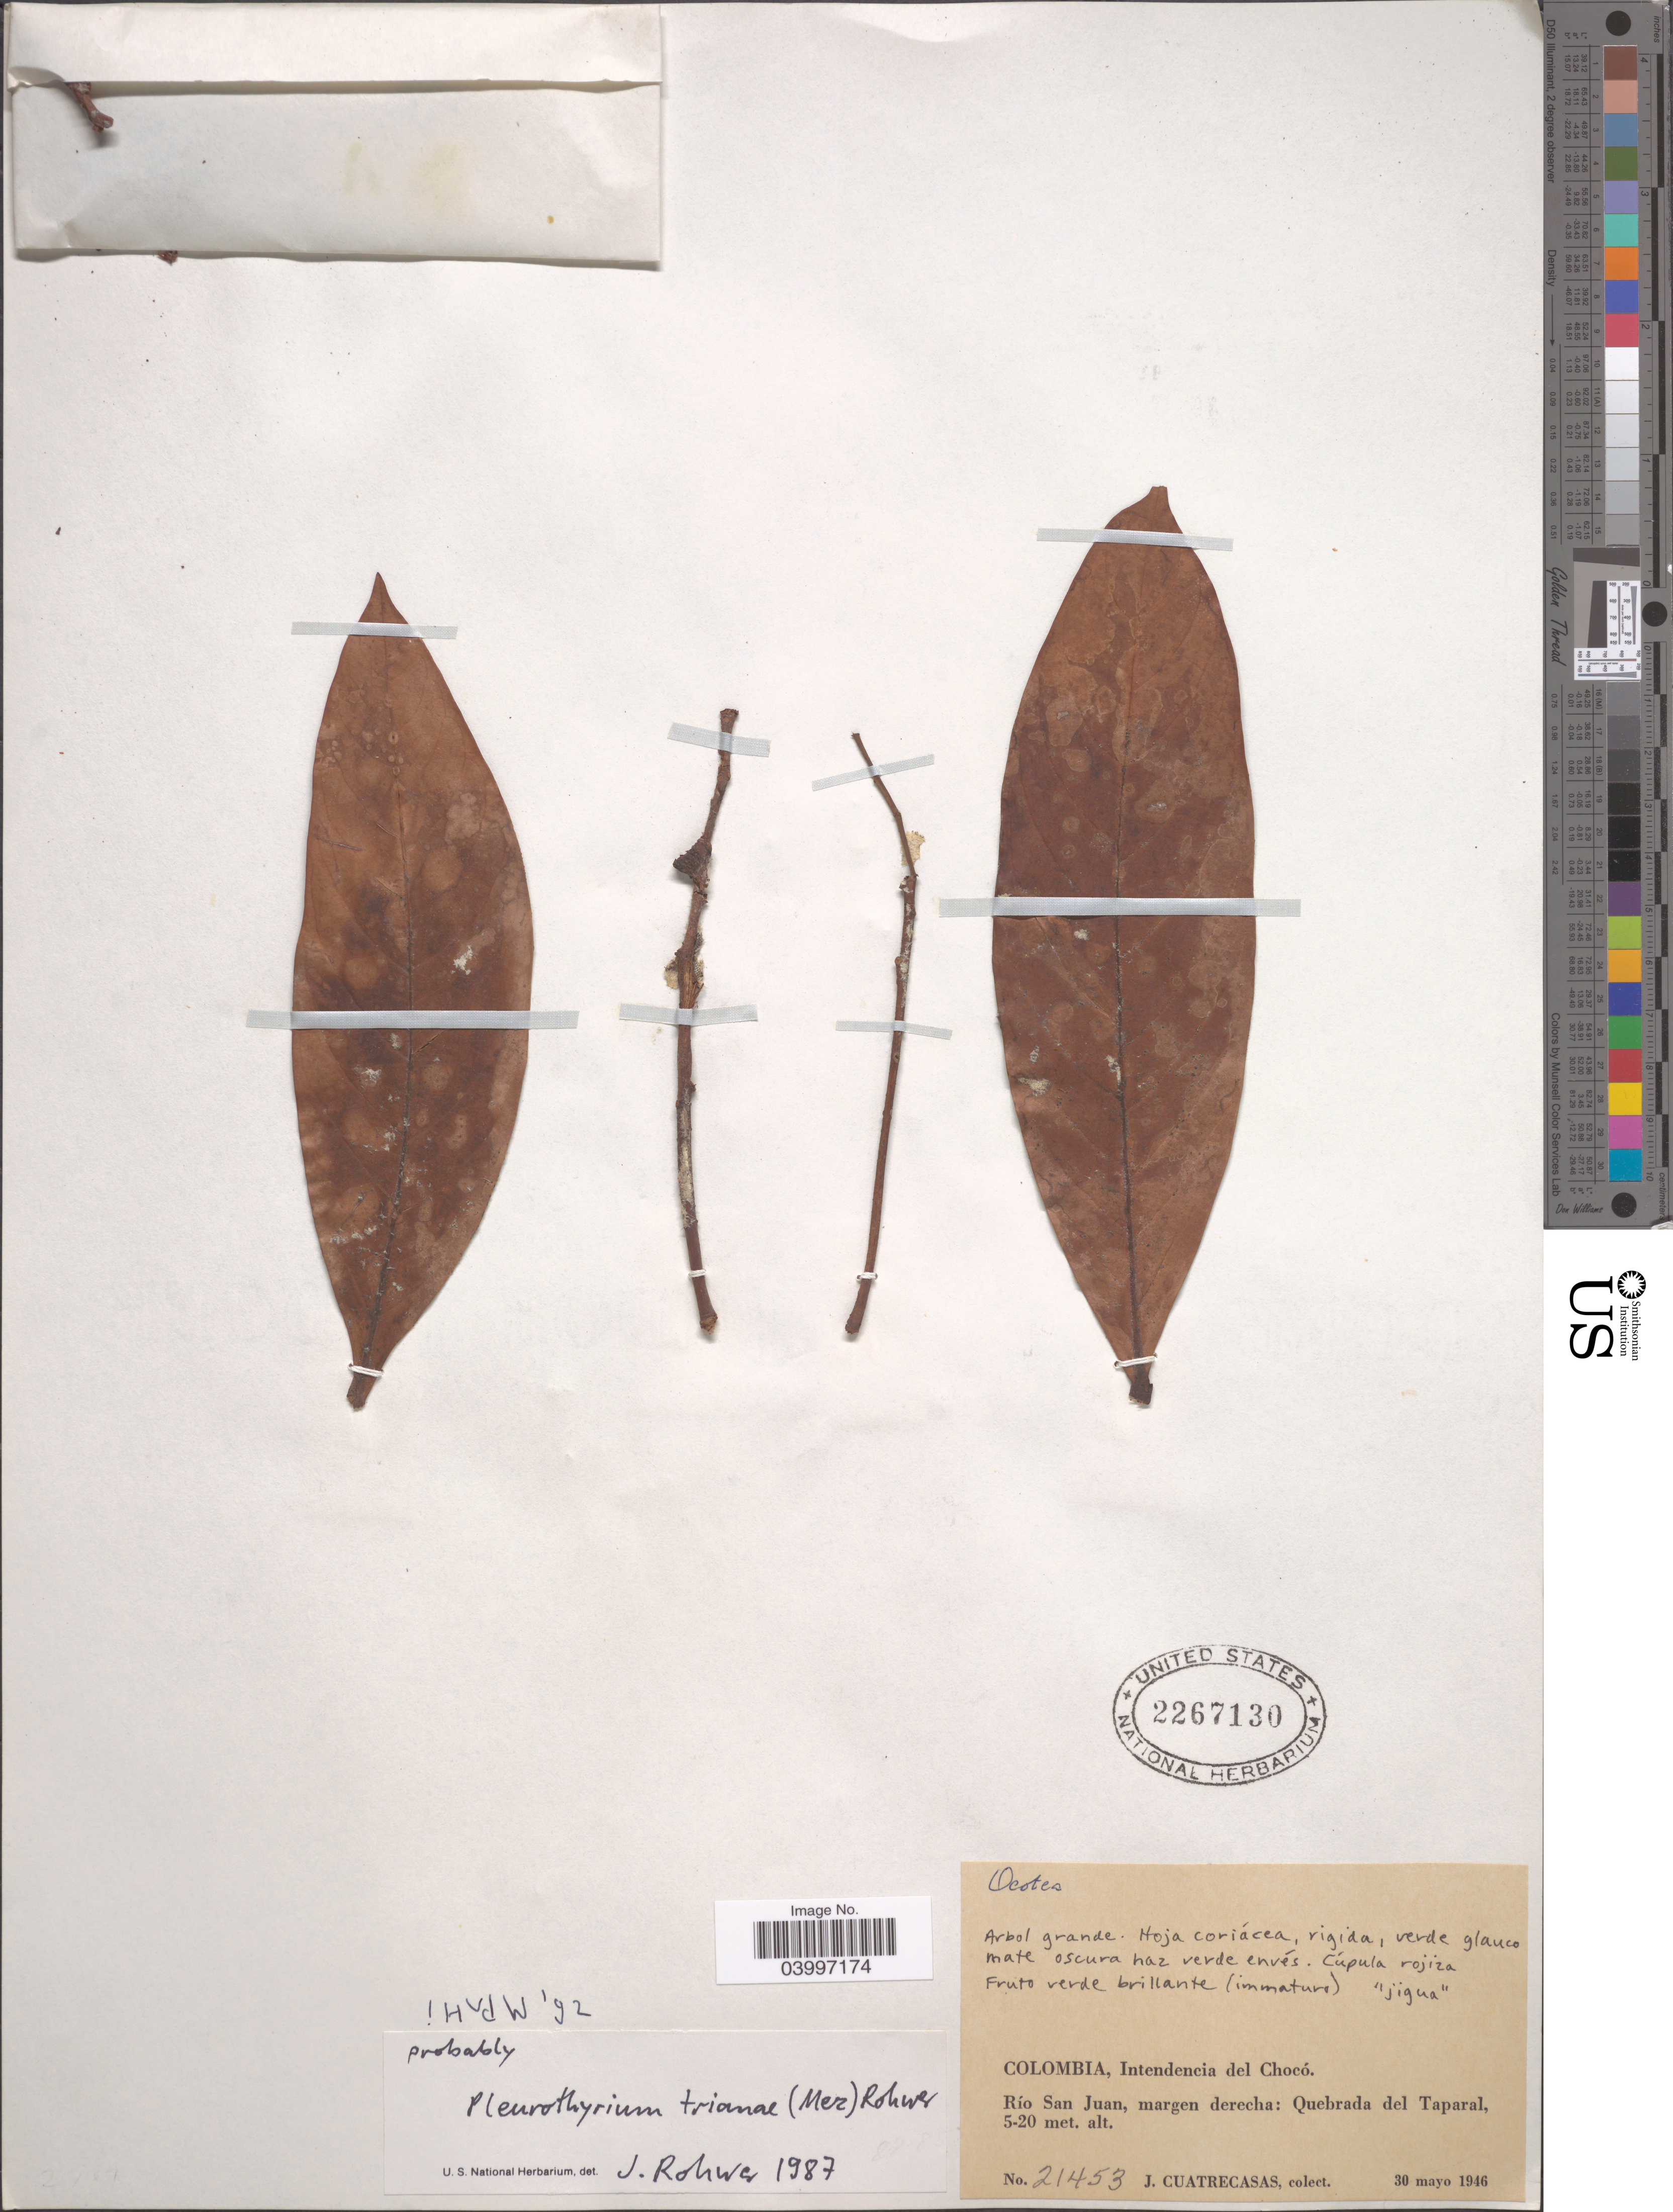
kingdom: Plantae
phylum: Tracheophyta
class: Magnoliopsida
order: Laurales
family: Lauraceae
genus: Pleurothyrium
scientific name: Pleurothyrium trianae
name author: (Mez) Rohwer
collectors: J. Cuatrecasas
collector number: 21453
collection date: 1946-05-30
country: Colombia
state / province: Chocó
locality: Intendencia del Chocó. Río San Juan, margen derecha: Quebrada del Taparal.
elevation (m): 5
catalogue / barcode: US 2267130